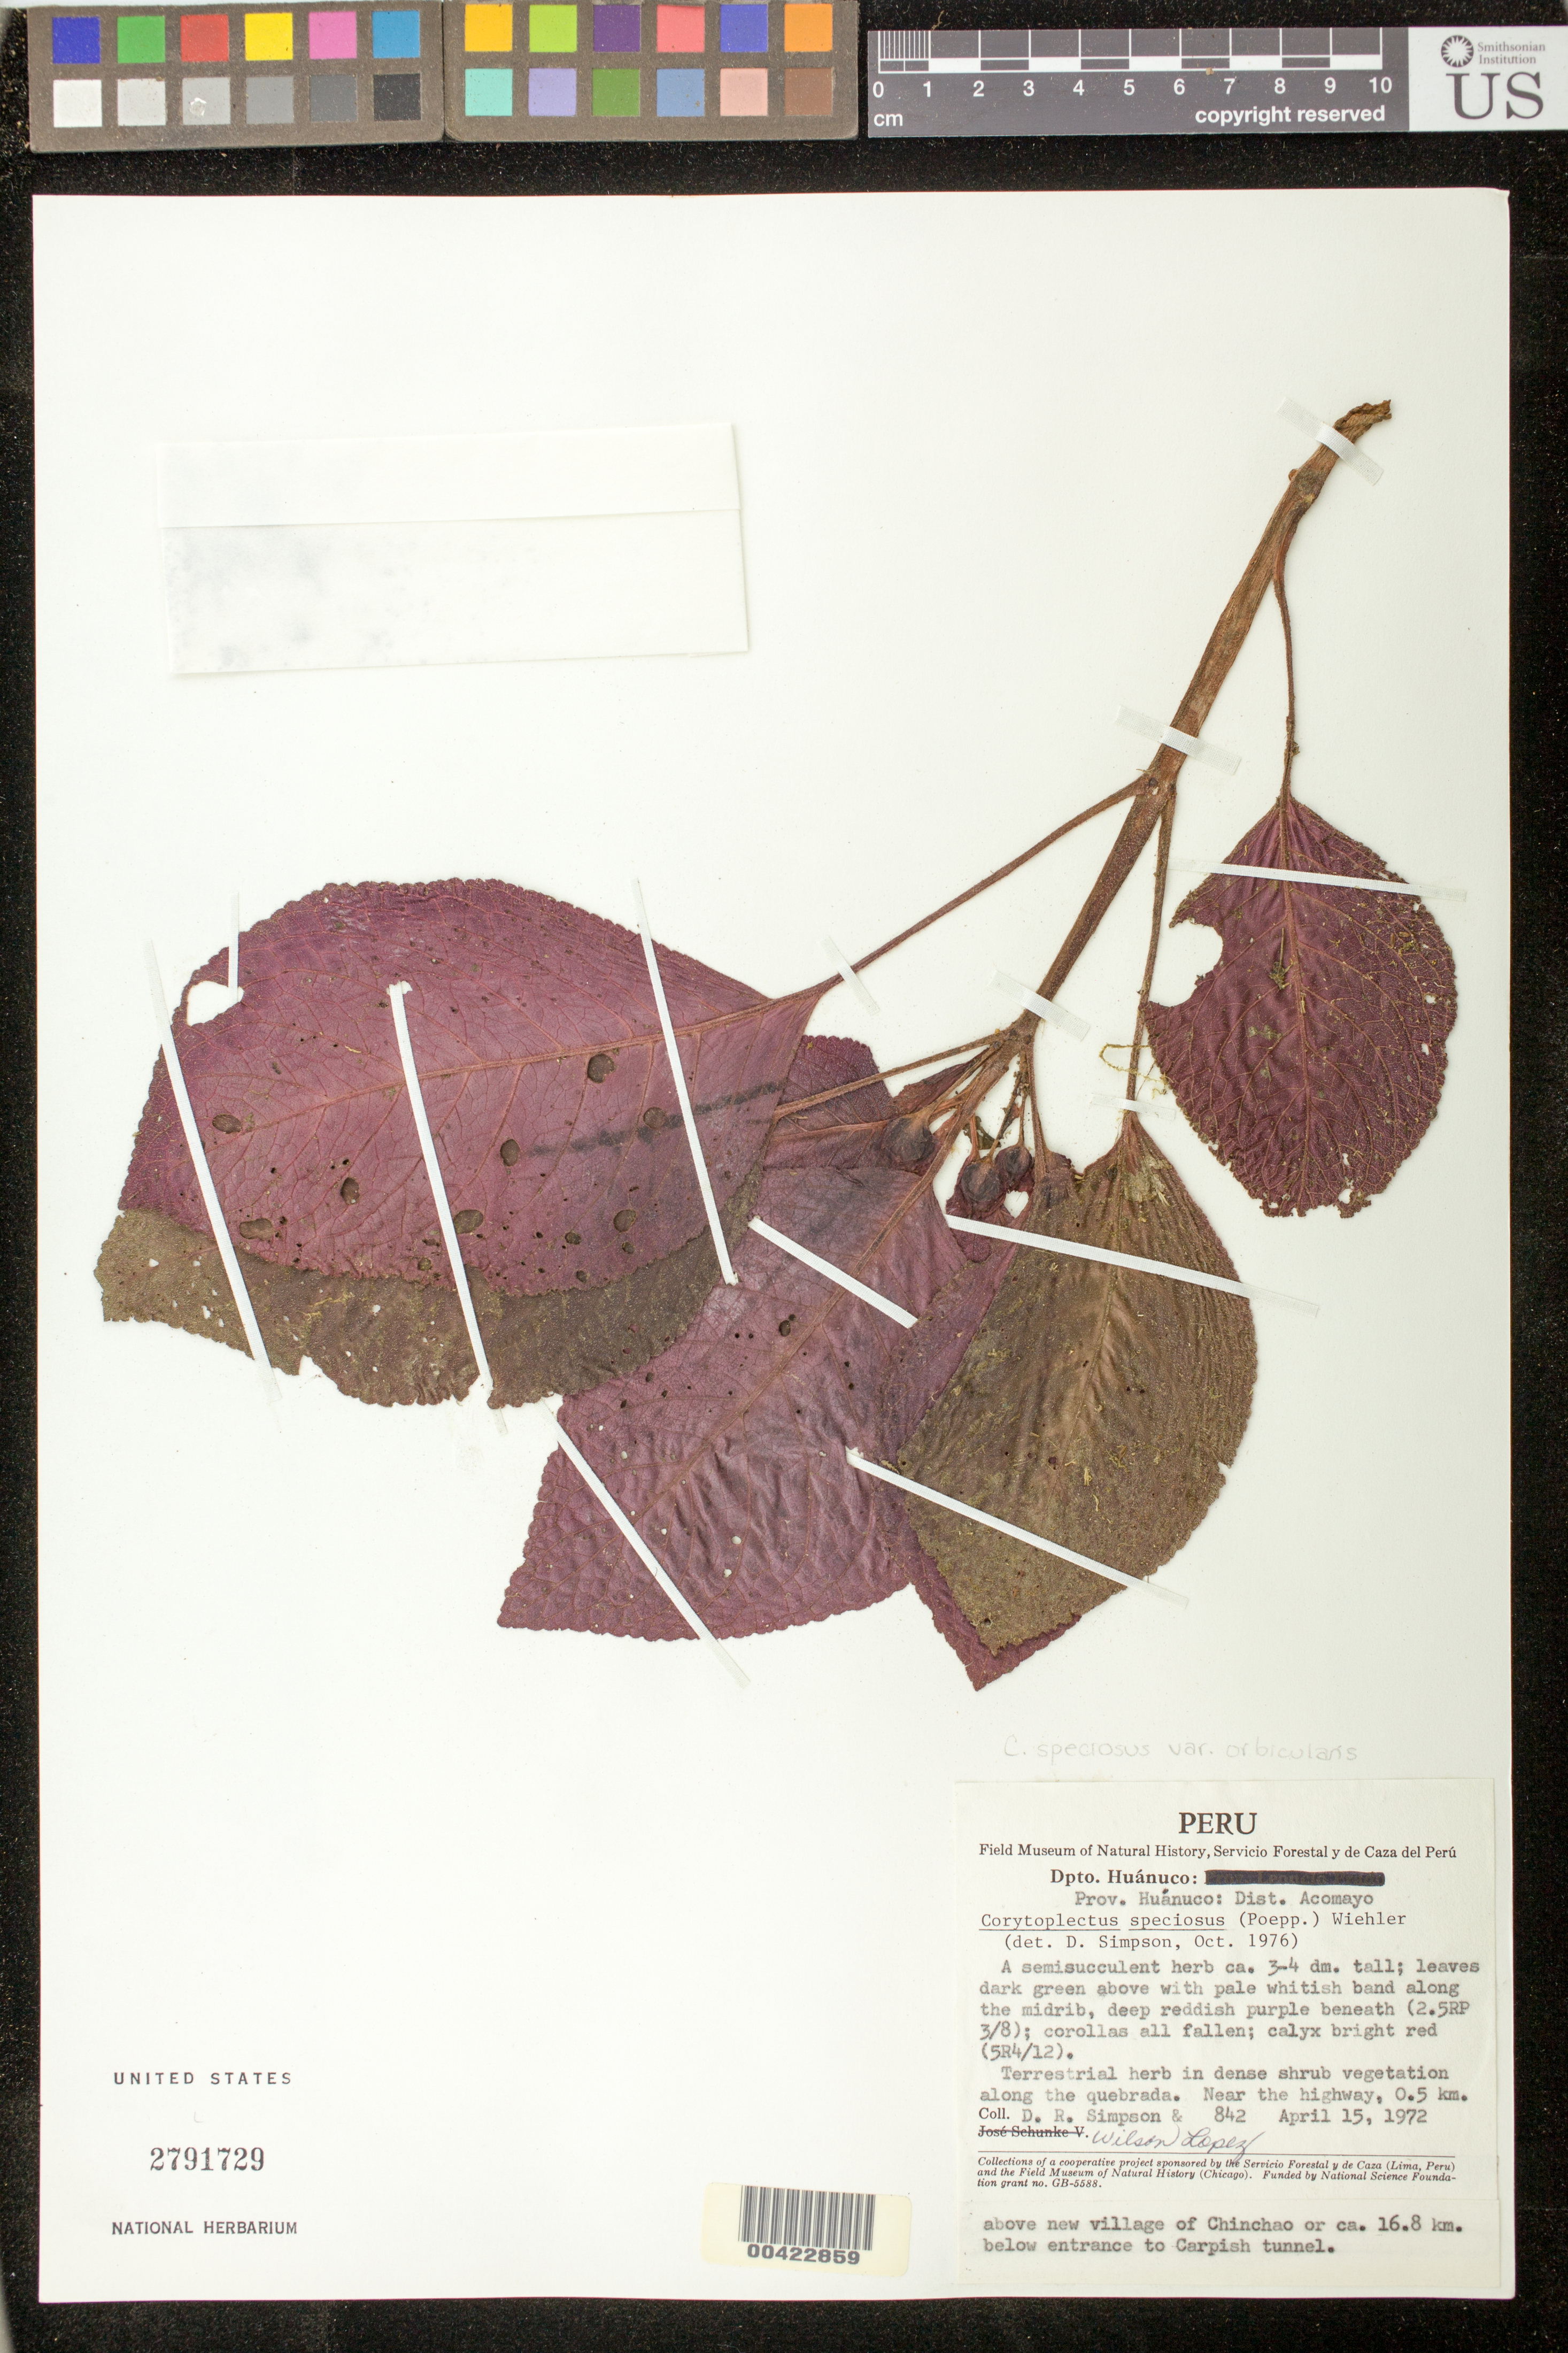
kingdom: Plantae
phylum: Tracheophyta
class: Magnoliopsida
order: Lamiales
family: Gesneriaceae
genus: Corytoplectus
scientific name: Corytoplectus speciosus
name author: (Poepp.) Wiehler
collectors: W. Lopez & D. R. Simpson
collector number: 842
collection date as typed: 15 Apr 1972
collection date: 1972-04-15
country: Peru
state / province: Huánuco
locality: Acomayo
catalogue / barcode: US 2791729